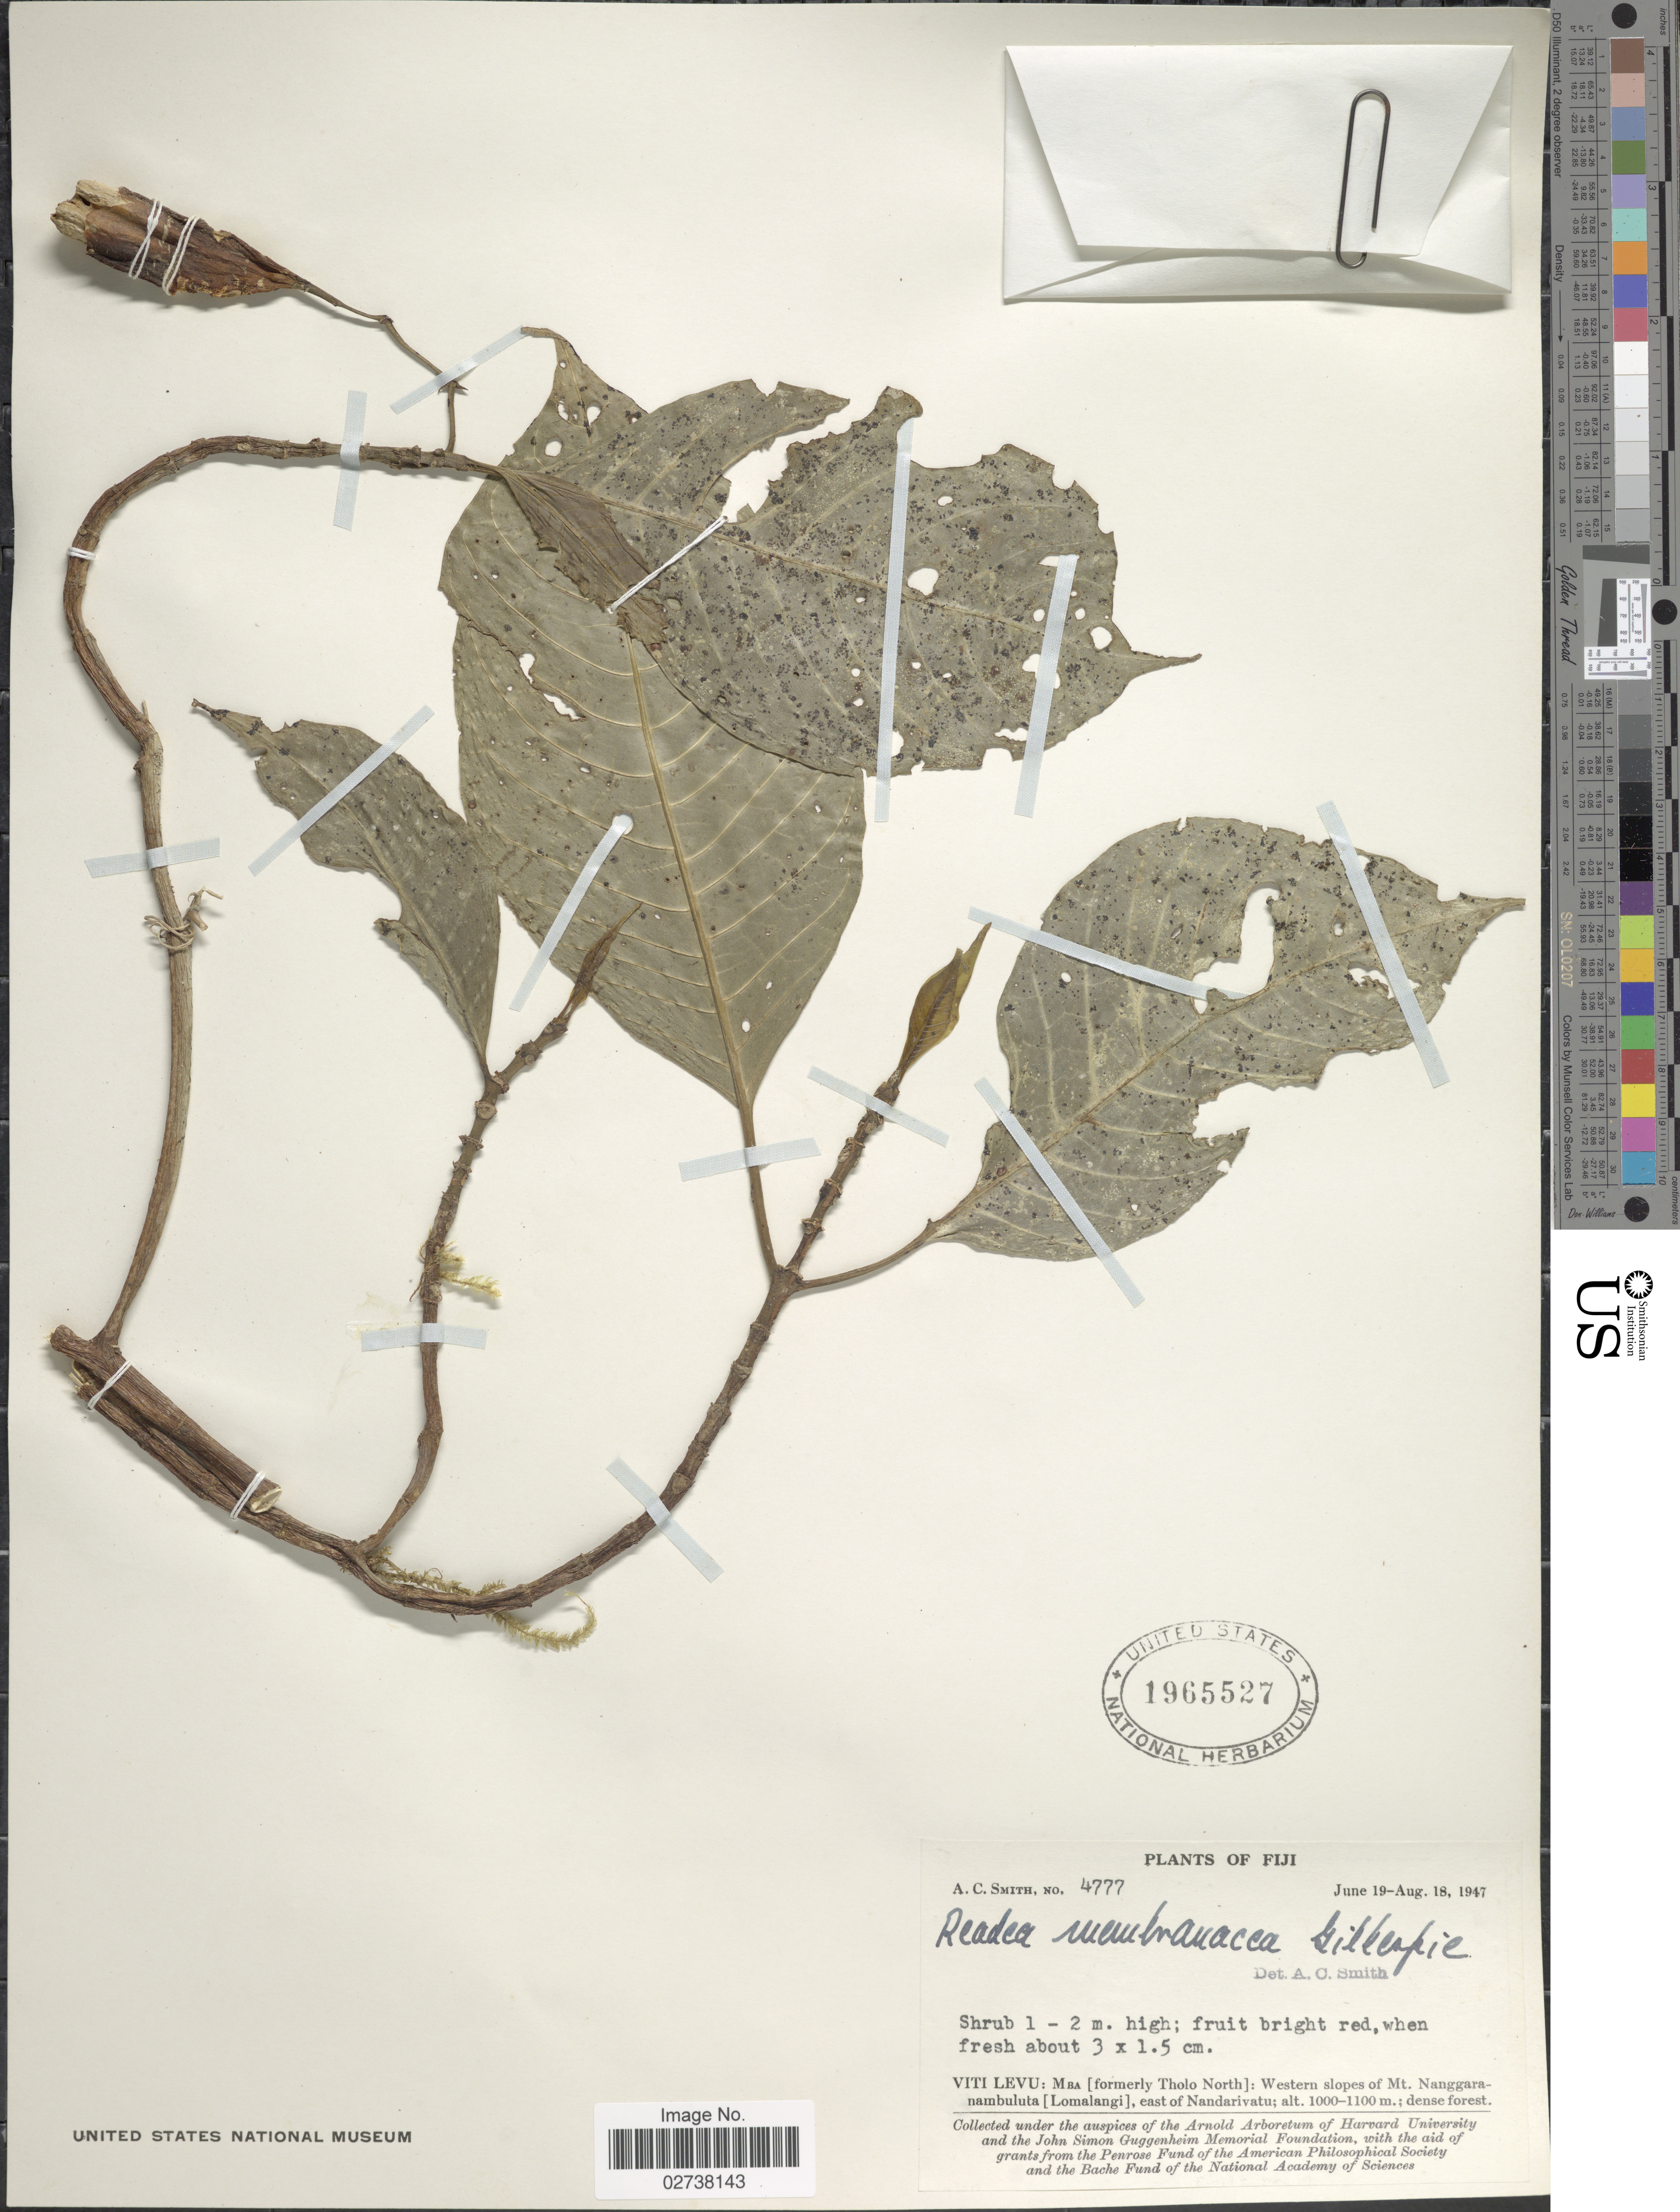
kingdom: Plantae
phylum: Tracheophyta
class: Magnoliopsida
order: Gentianales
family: Rubiaceae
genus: Readea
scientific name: Readea membranacea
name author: Gillespie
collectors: A. C. Smith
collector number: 4777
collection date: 1947-06-19/1947-08-18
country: Fiji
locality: Viti Levu: MBA (formerly Tholo North): Western and southern slopes of Mt. Nanggaranambuluta (Lomalangi), east of Nadarivatu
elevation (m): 100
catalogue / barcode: US 1965527